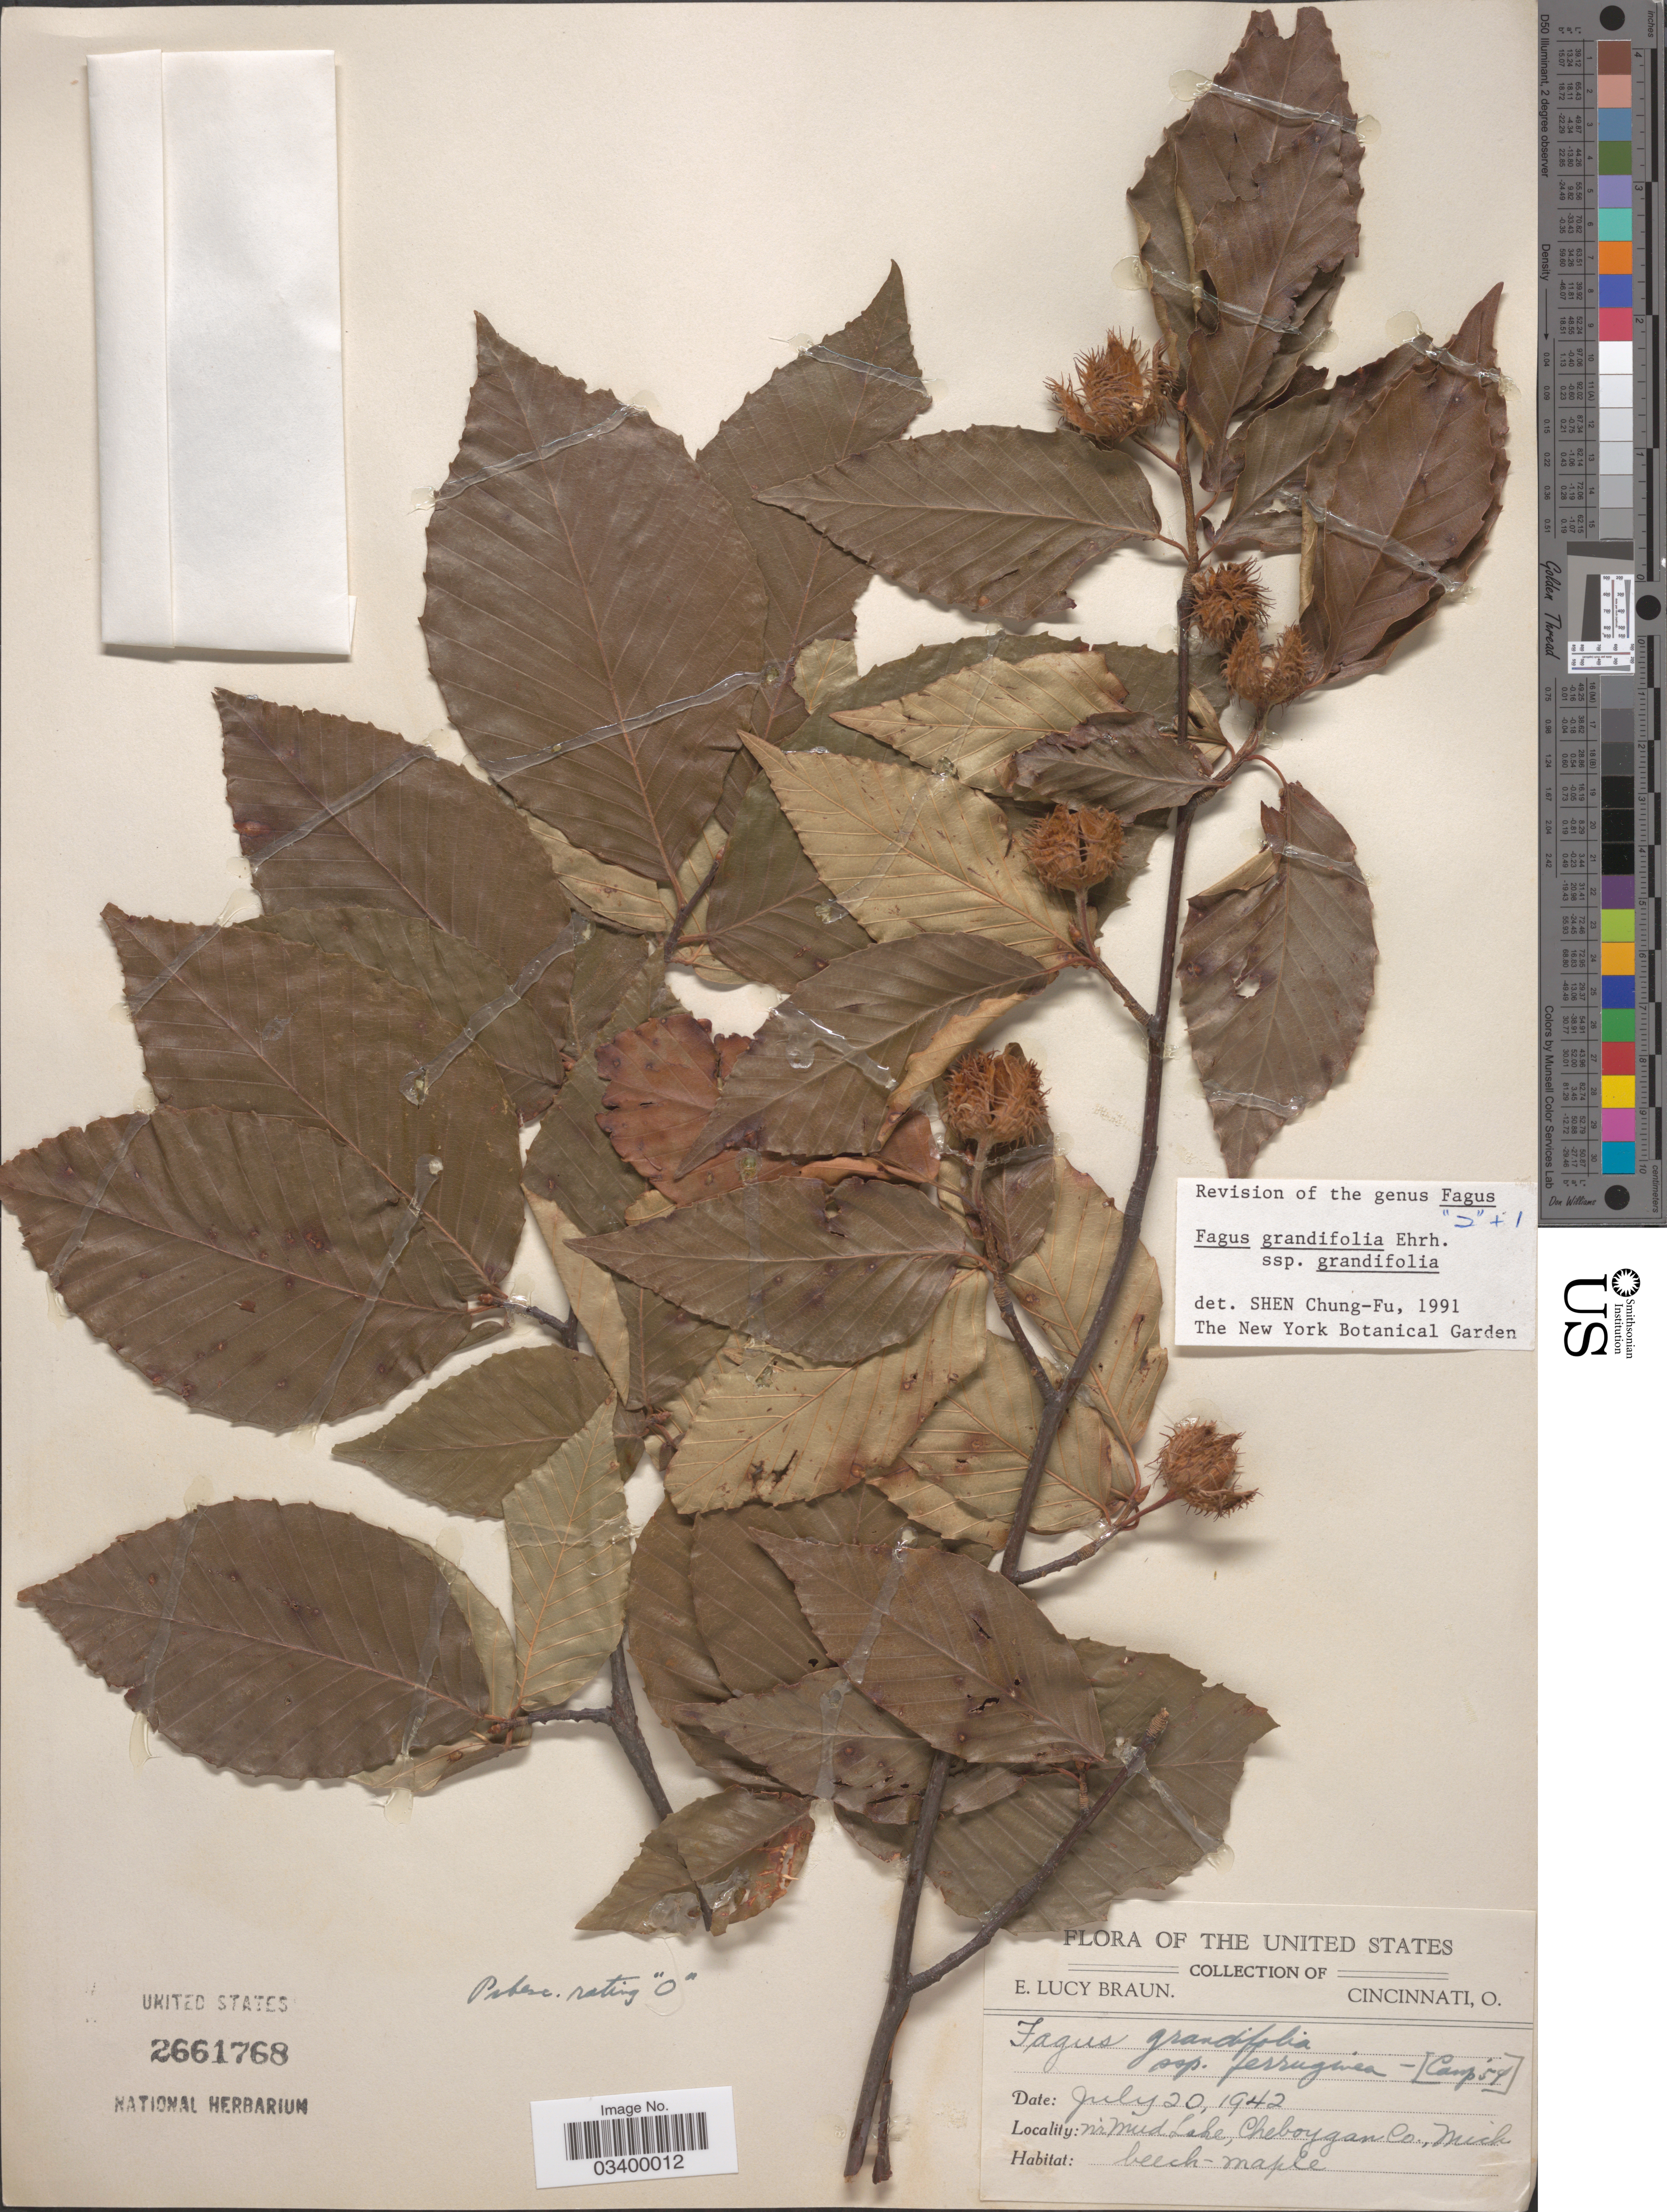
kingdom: Plantae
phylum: Tracheophyta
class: Magnoliopsida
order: Fagales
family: Fagaceae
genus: Fagus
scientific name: Fagus grandifolia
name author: Ehrh.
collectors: E. L. Braun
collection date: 1942-07-20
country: United States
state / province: Michigan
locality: N'r Mud Lake, Cheboygan Co.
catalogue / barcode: US 2661768